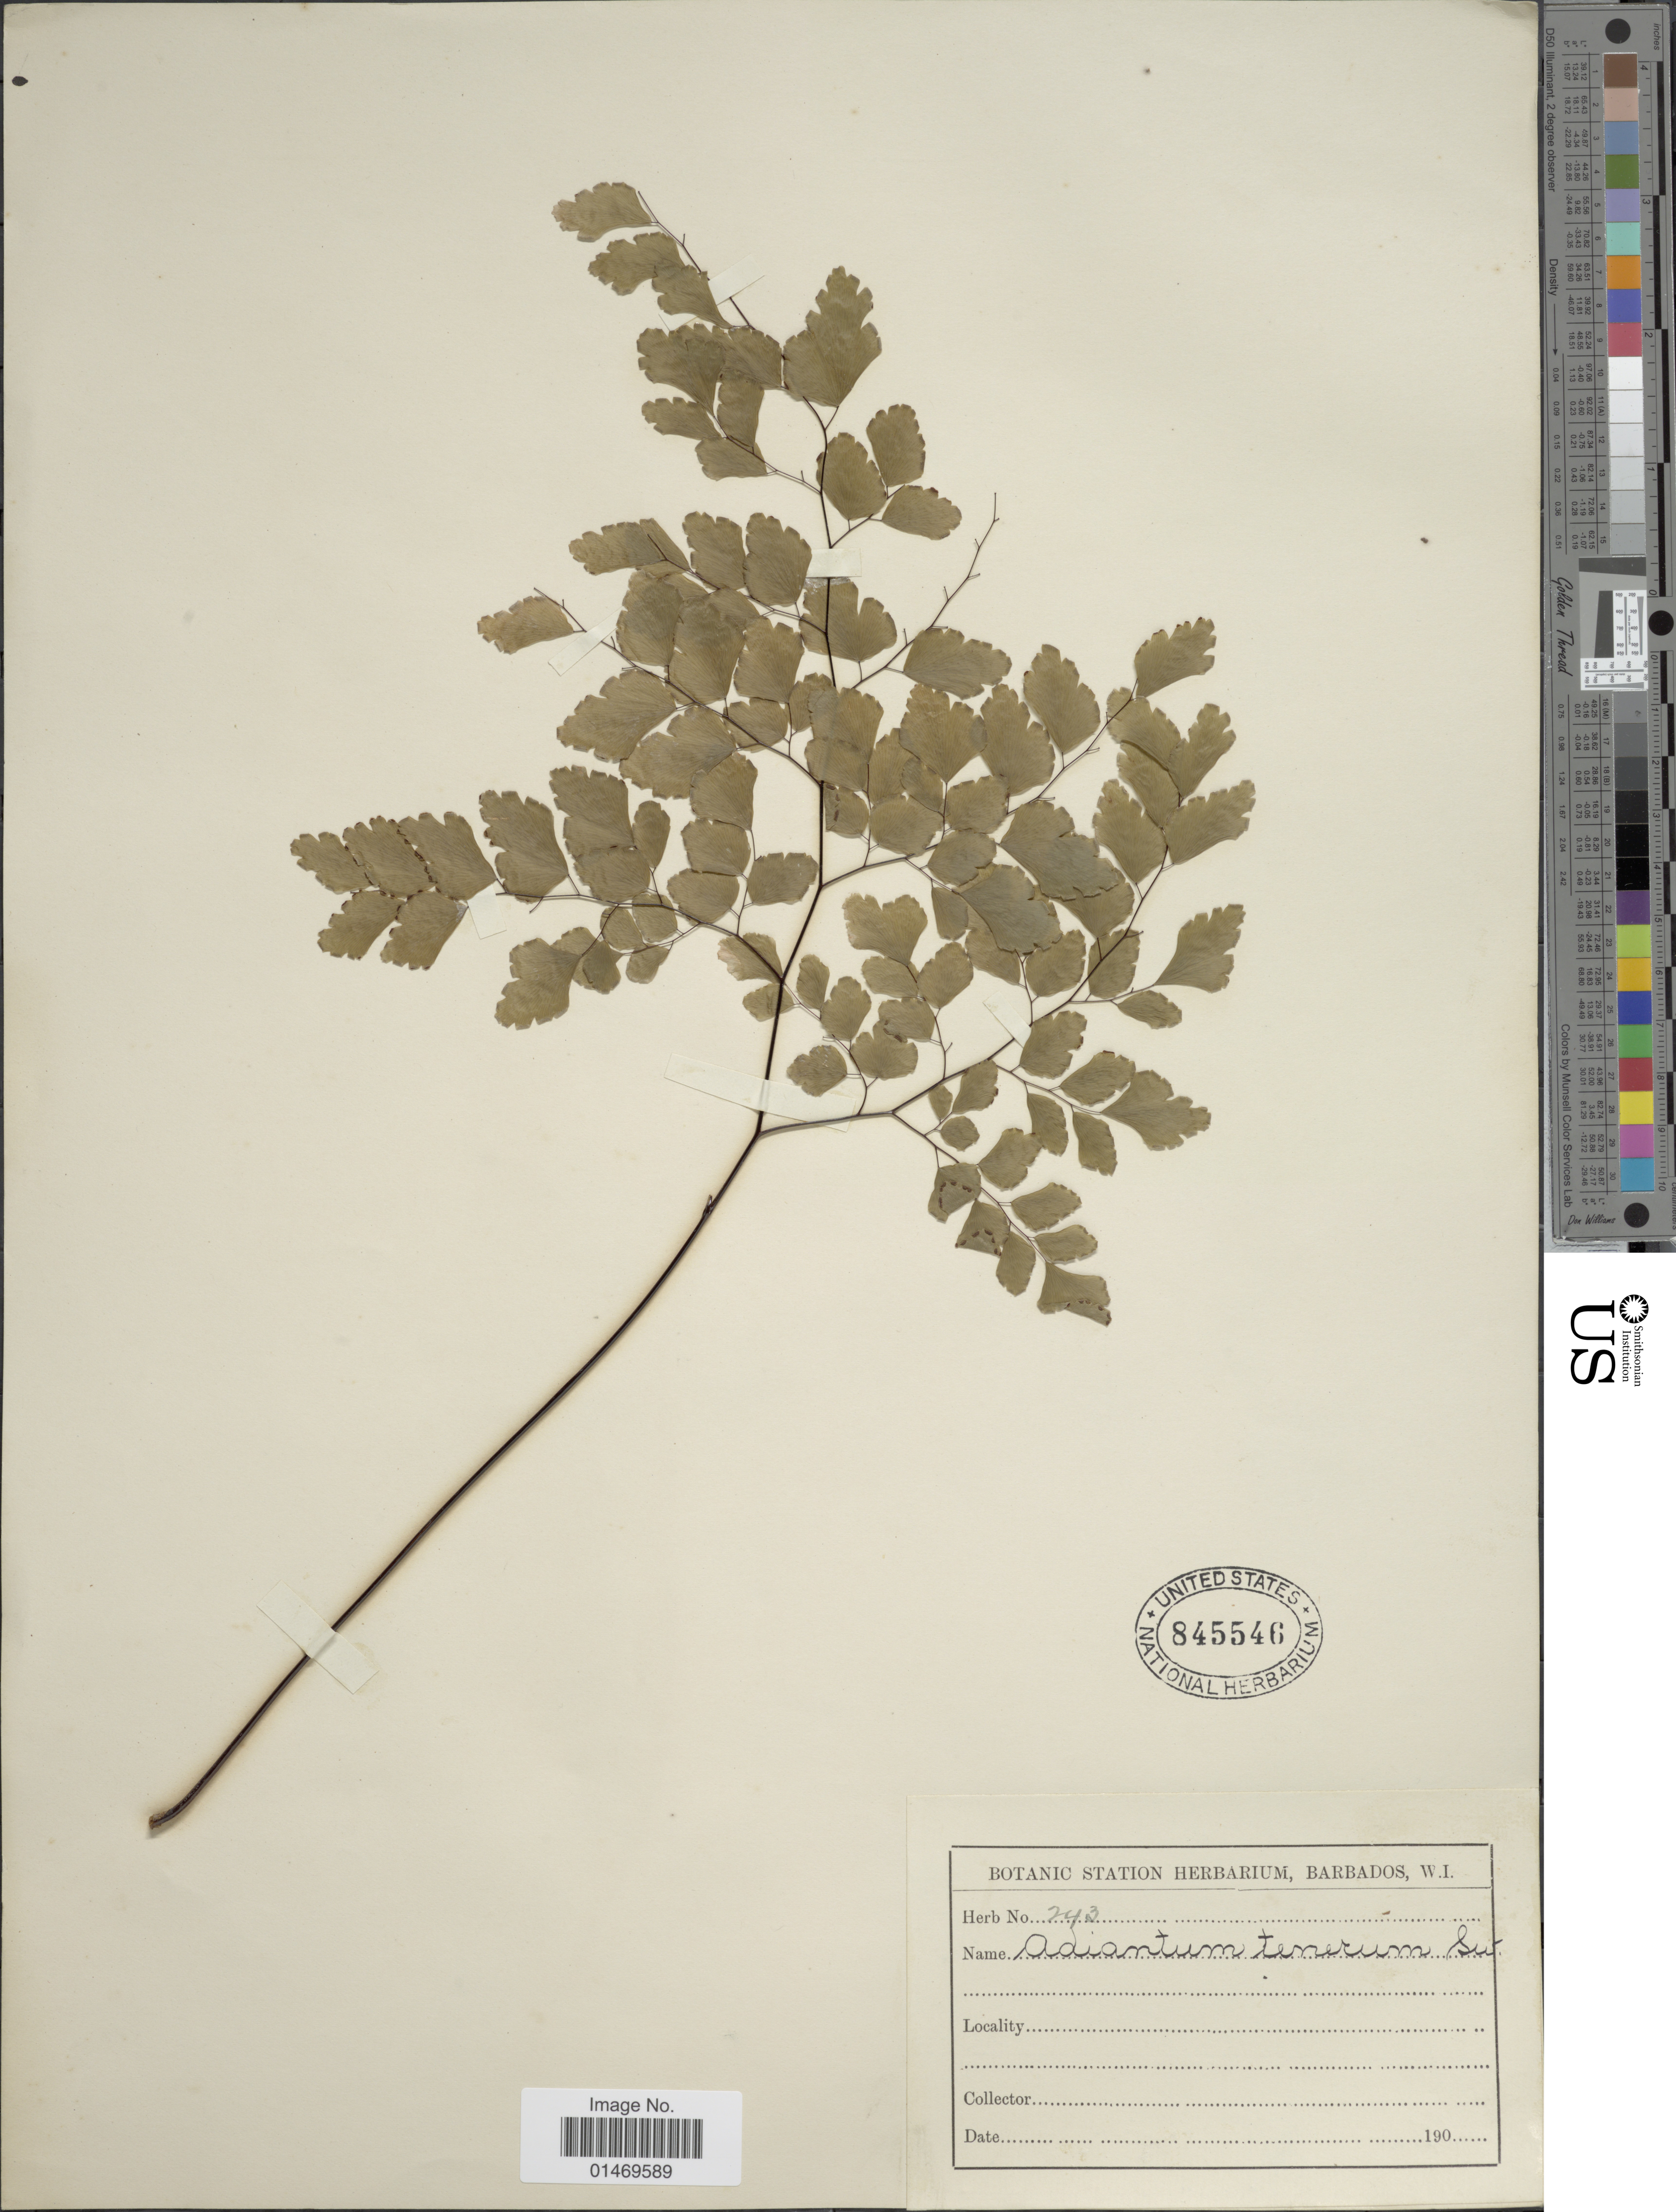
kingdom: Plantae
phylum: Tracheophyta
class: Polypodiopsida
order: Polypodiales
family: Pteridaceae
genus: Adiantum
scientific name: Adiantum tenerum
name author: Sw.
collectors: ex herb. Bot. Sta. Barbados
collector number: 243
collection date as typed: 190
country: Barbados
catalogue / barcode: US 845546